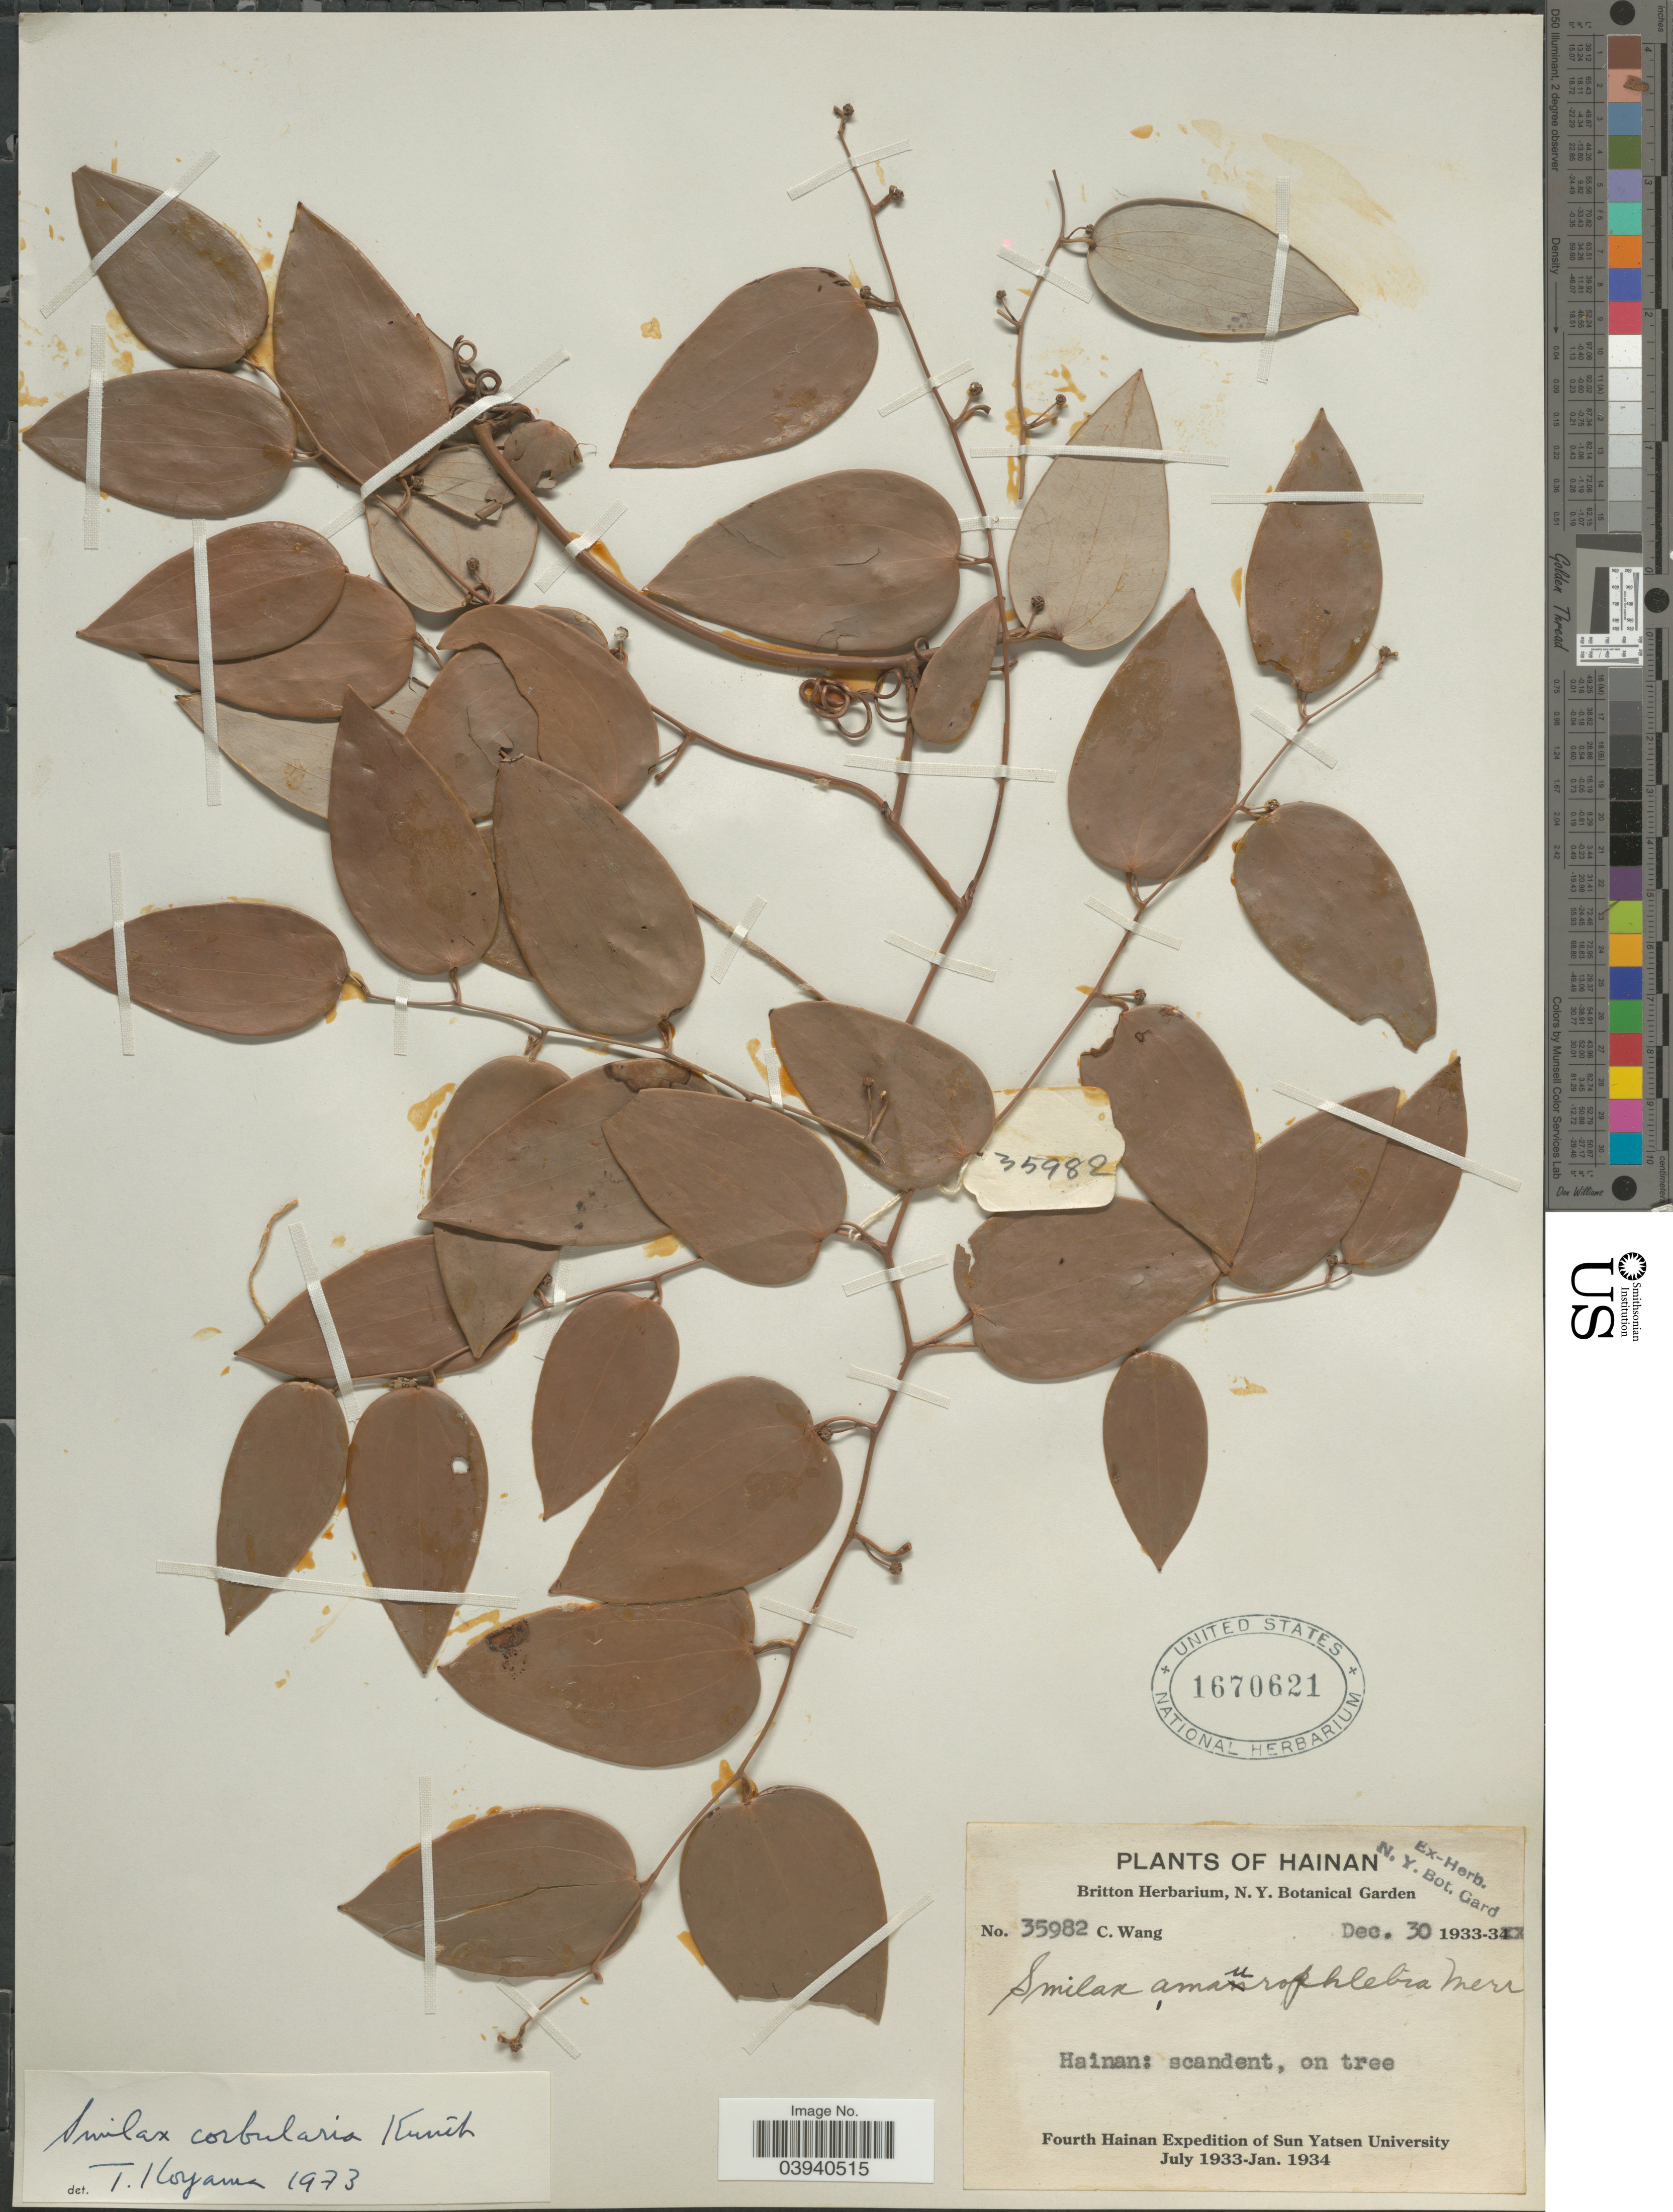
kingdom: Plantae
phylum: Tracheophyta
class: Liliopsida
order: Liliales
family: Smilacaceae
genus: Smilax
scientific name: Smilax amaurophlebia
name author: Merr.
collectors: C. Wang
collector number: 35982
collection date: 1933-12-30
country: China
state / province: Hainan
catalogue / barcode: US 1670621